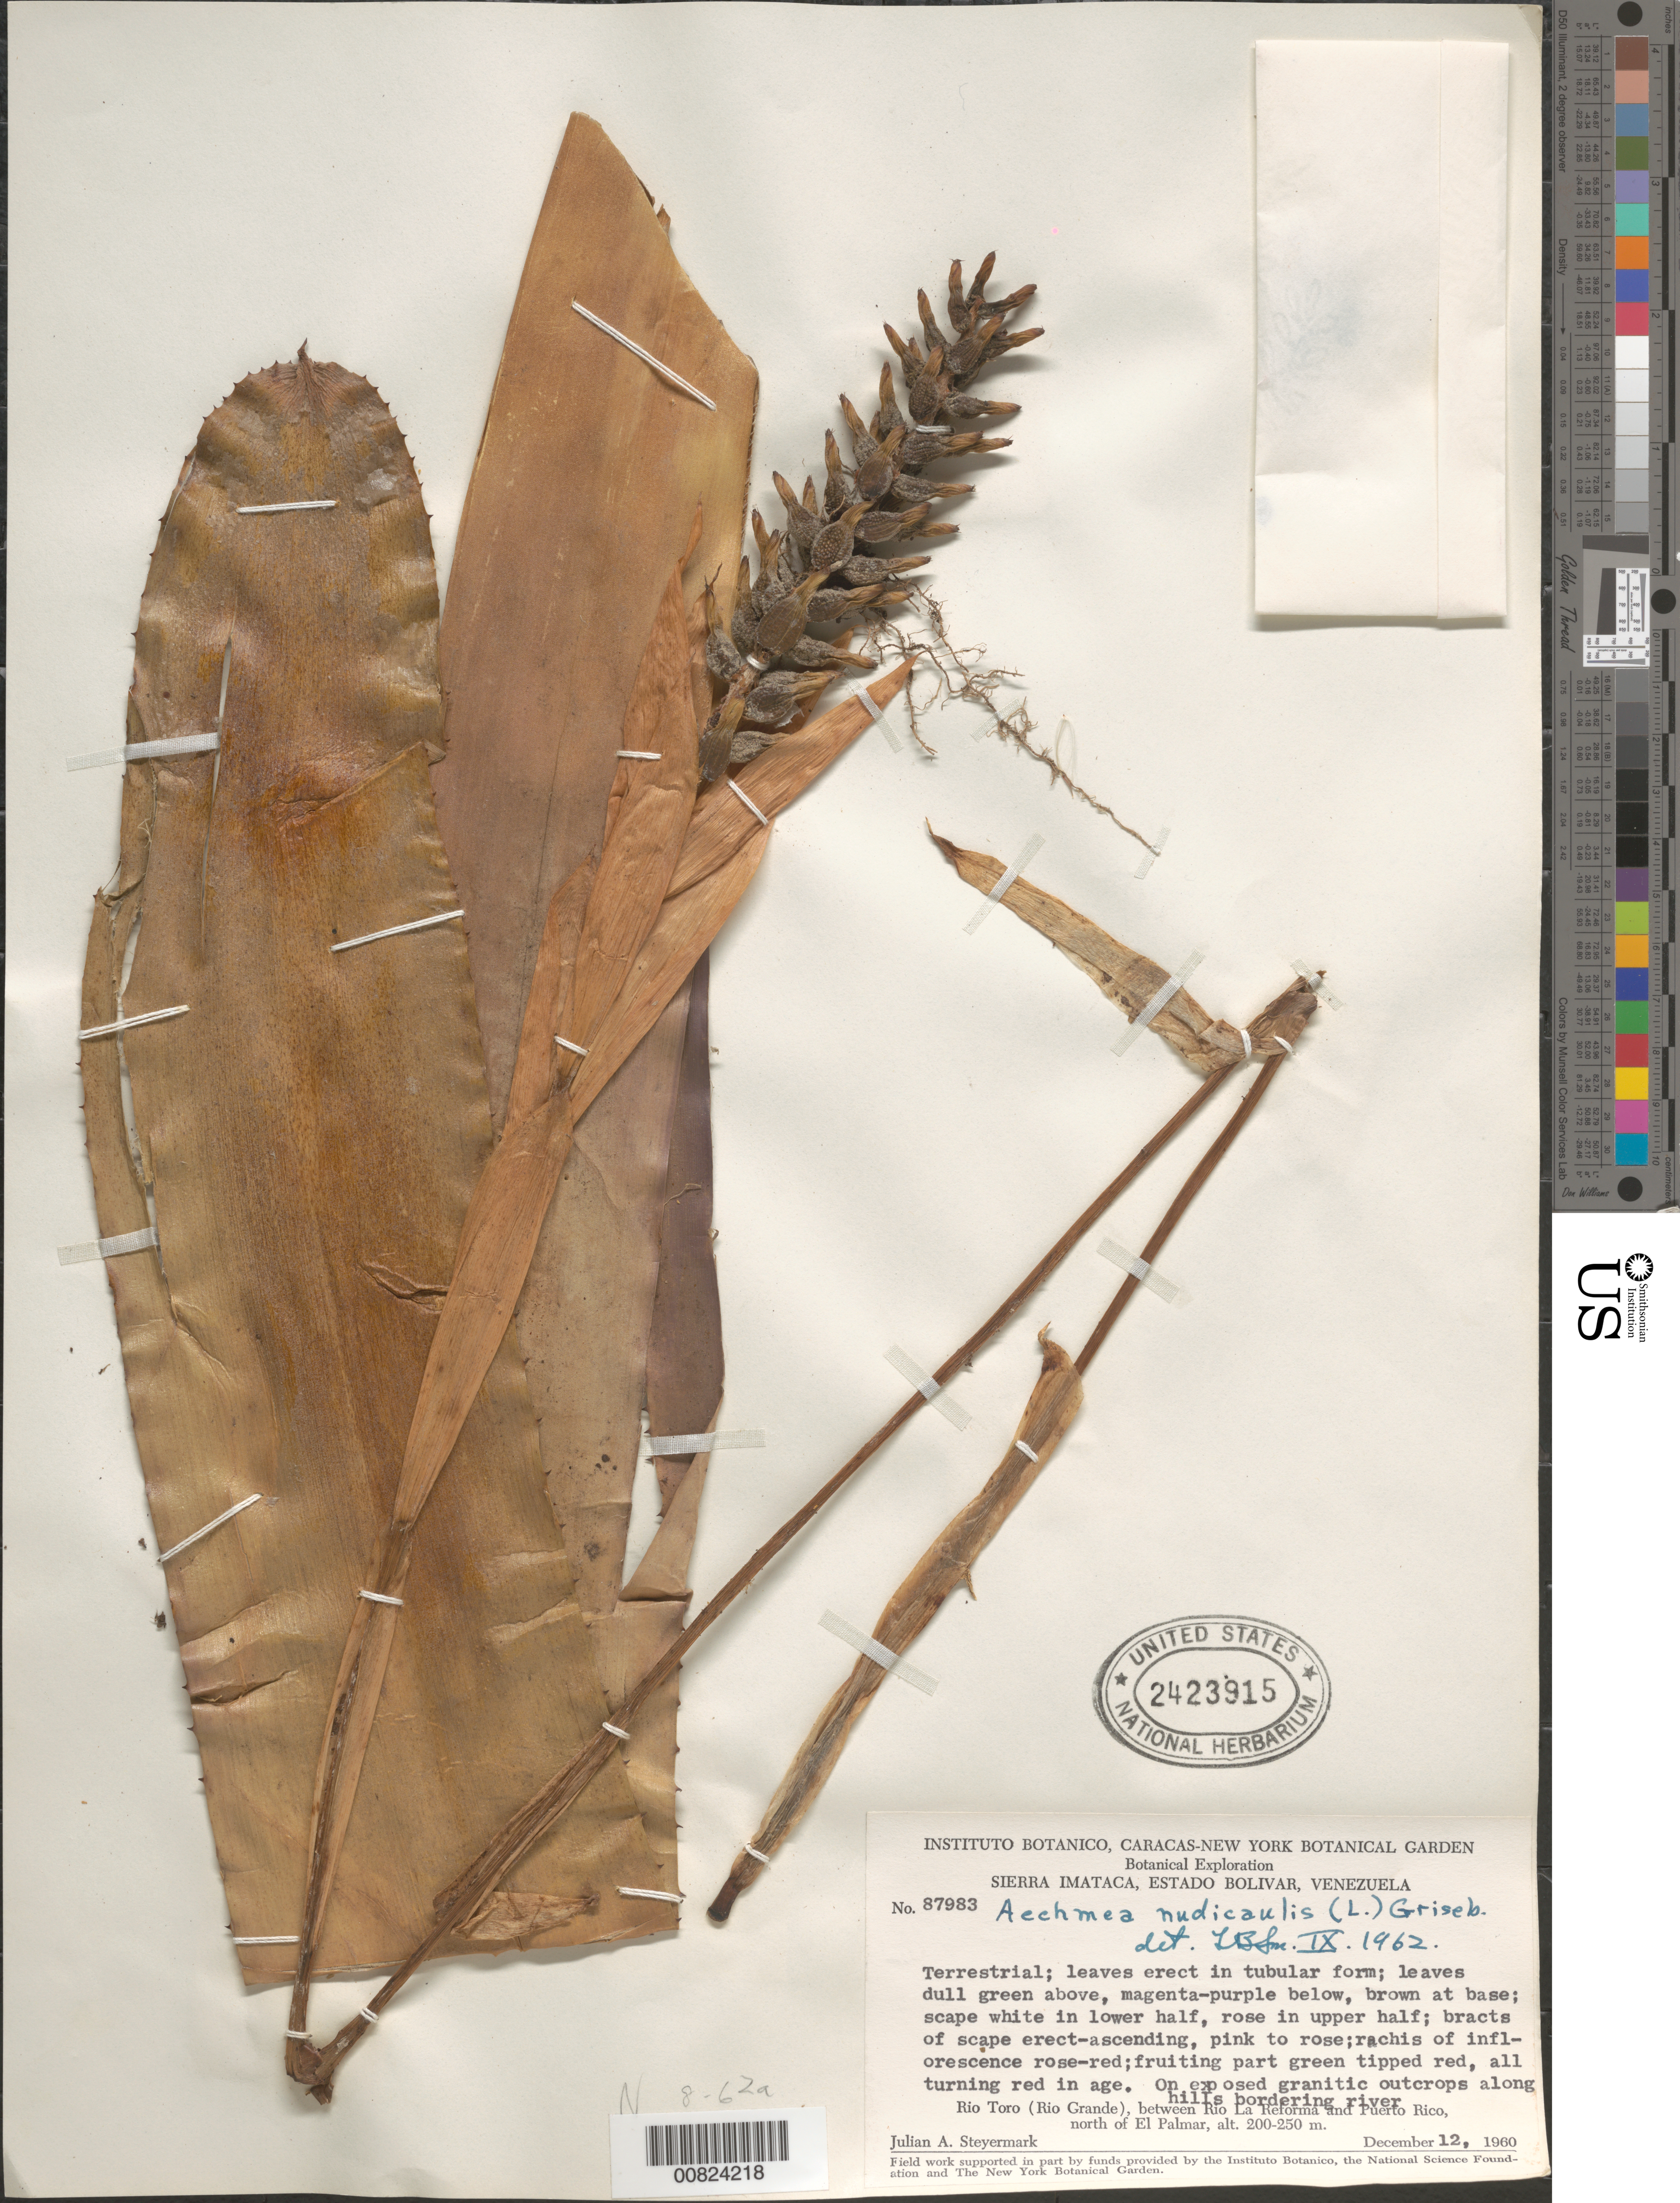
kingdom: Plantae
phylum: Tracheophyta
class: Liliopsida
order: Poales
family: Bromeliaceae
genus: Aechmea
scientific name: Aechmea nudicaulis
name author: (L.) Griseb.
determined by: Smith, Lyman B., (US), NMNH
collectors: J. Steyermark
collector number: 87983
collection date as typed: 12-Dec-60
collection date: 1960-12-12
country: Venezuela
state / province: Bolívar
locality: Sierra Imataca; Río Toro (Río Grande), between Río La Reforma and Puerto Rico, N of El Palmar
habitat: Exposed granitic outcrops along hills bordering river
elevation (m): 200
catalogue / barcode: US 2423915